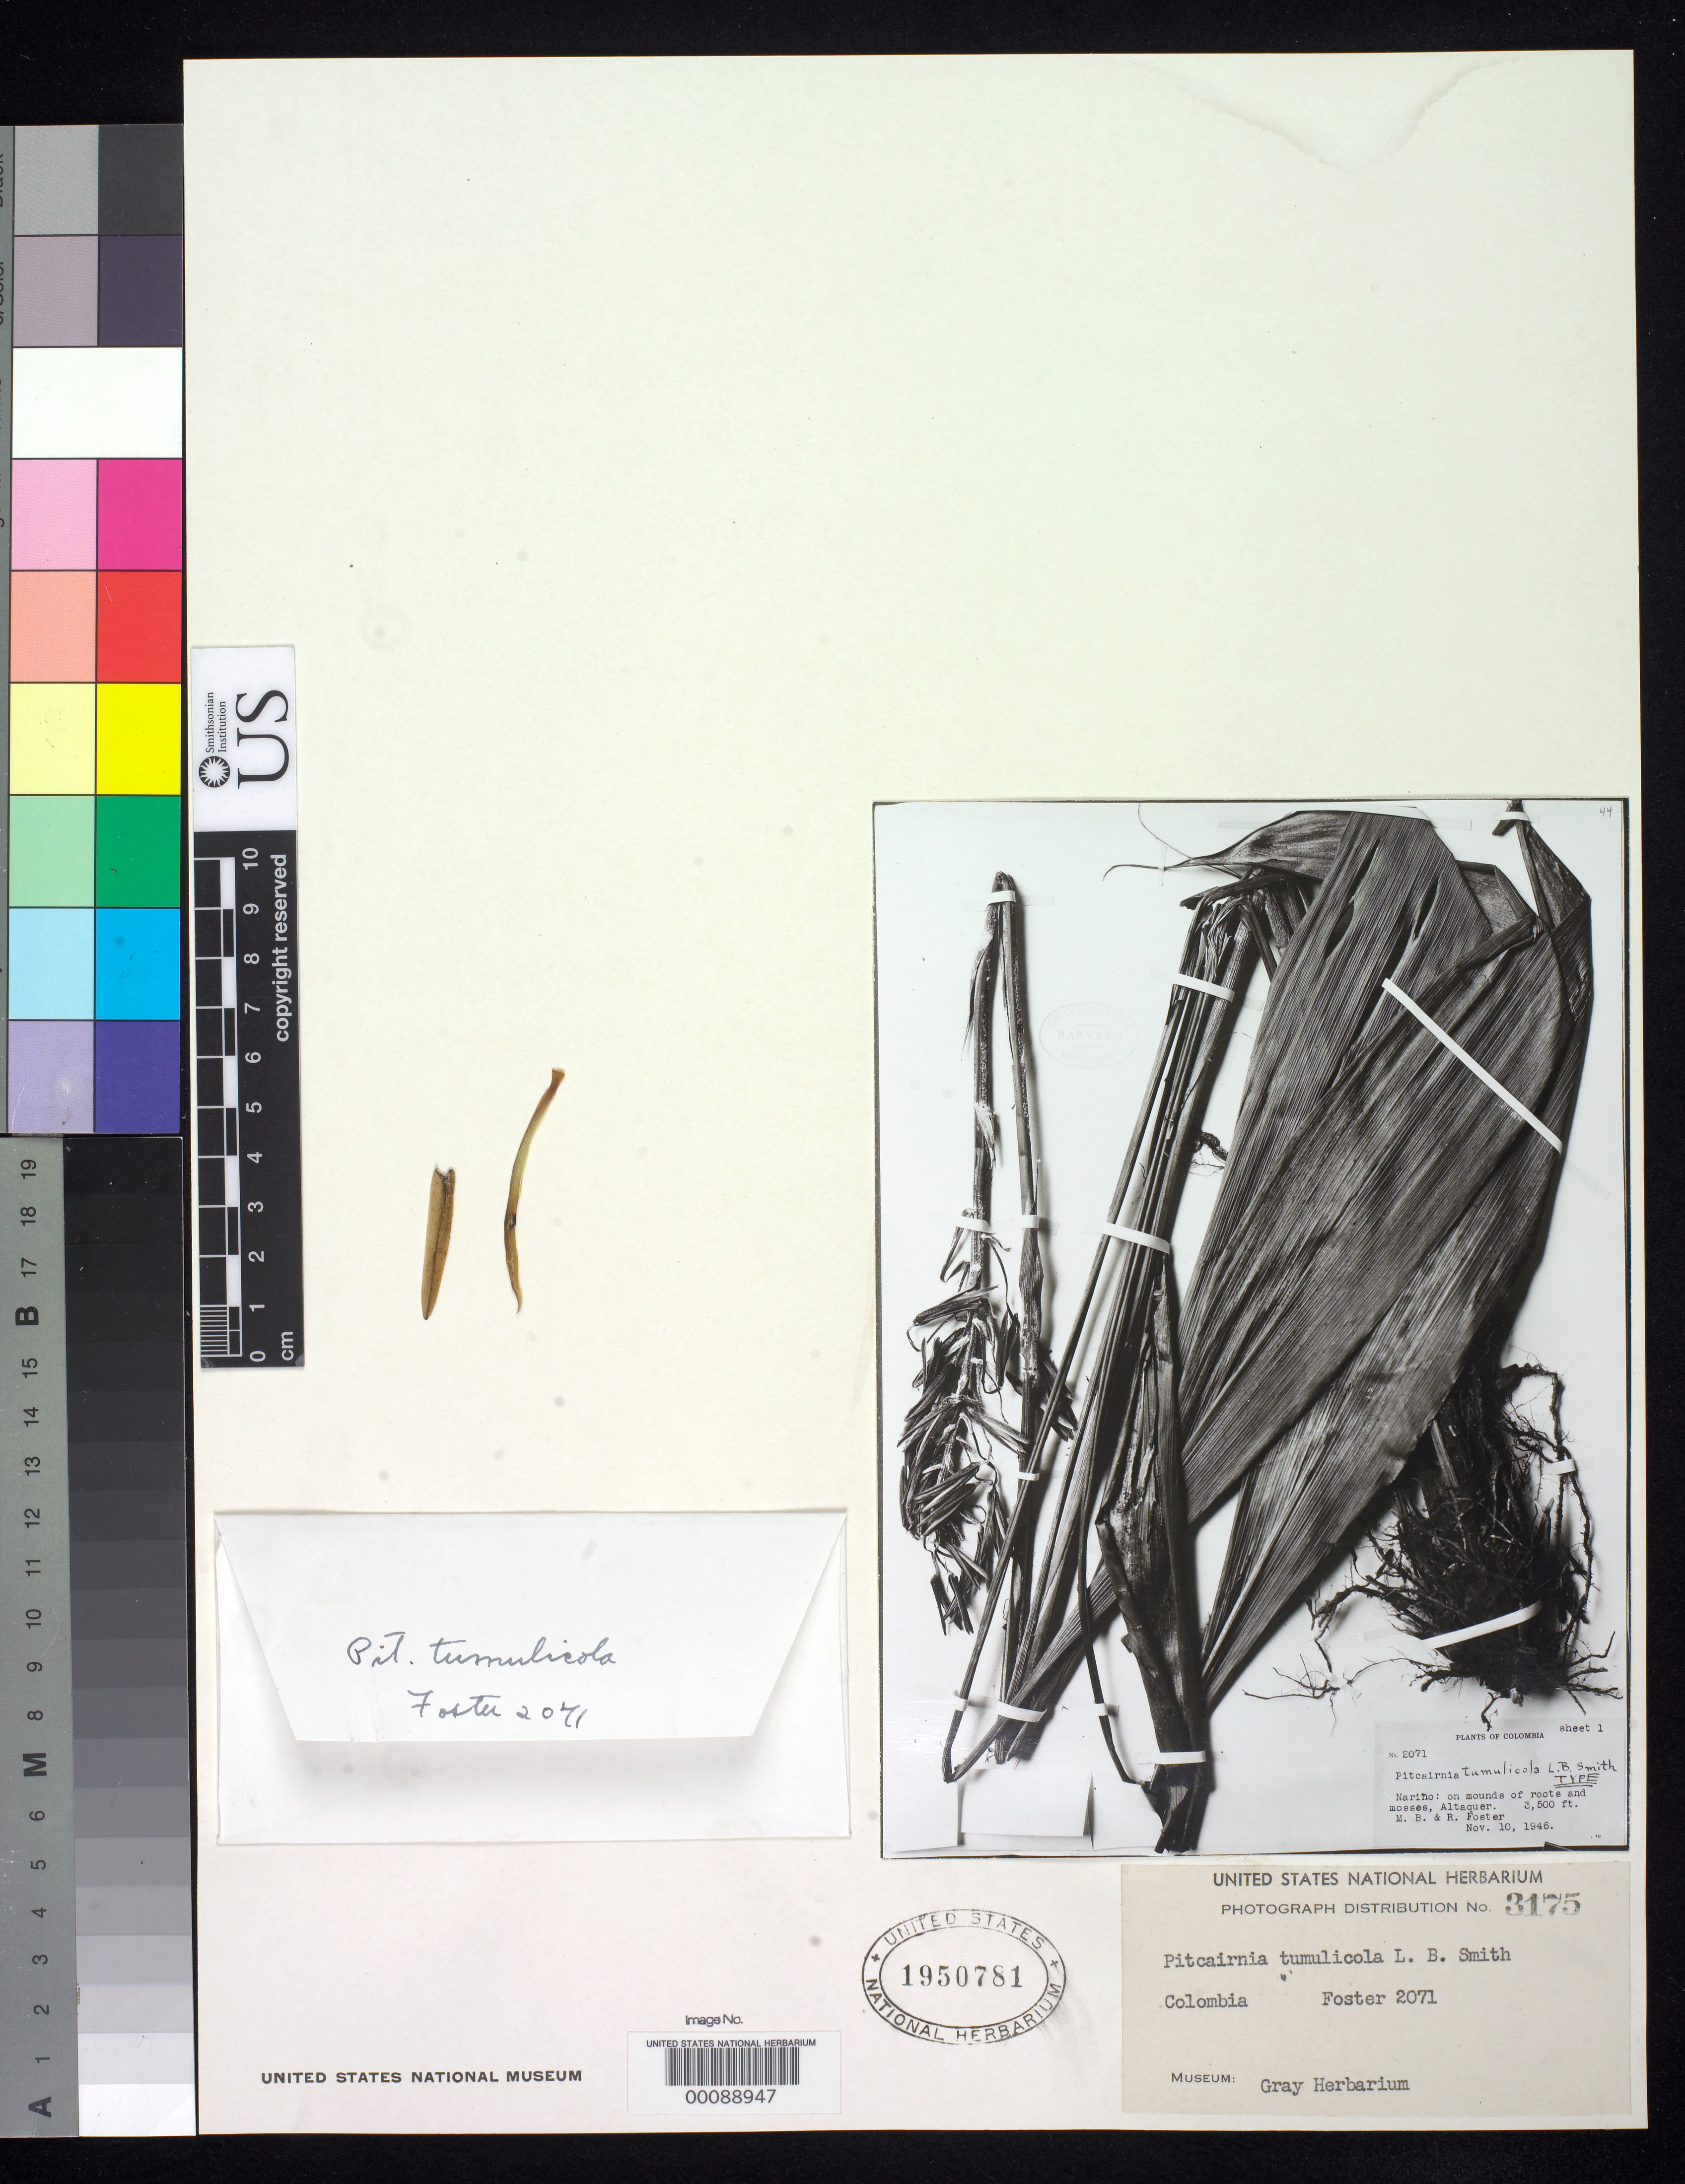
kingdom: Plantae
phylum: Tracheophyta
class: Liliopsida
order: Poales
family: Bromeliaceae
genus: Pitcairnia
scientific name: Pitcairnia tumulicola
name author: L.B. Sm.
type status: Isotype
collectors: M. B. Foster & R. C. Foster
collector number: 2071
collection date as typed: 10 Nov 1946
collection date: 1946-11-10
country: Colombia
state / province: Nariño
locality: Altaquer.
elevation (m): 1050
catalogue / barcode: US 1950781